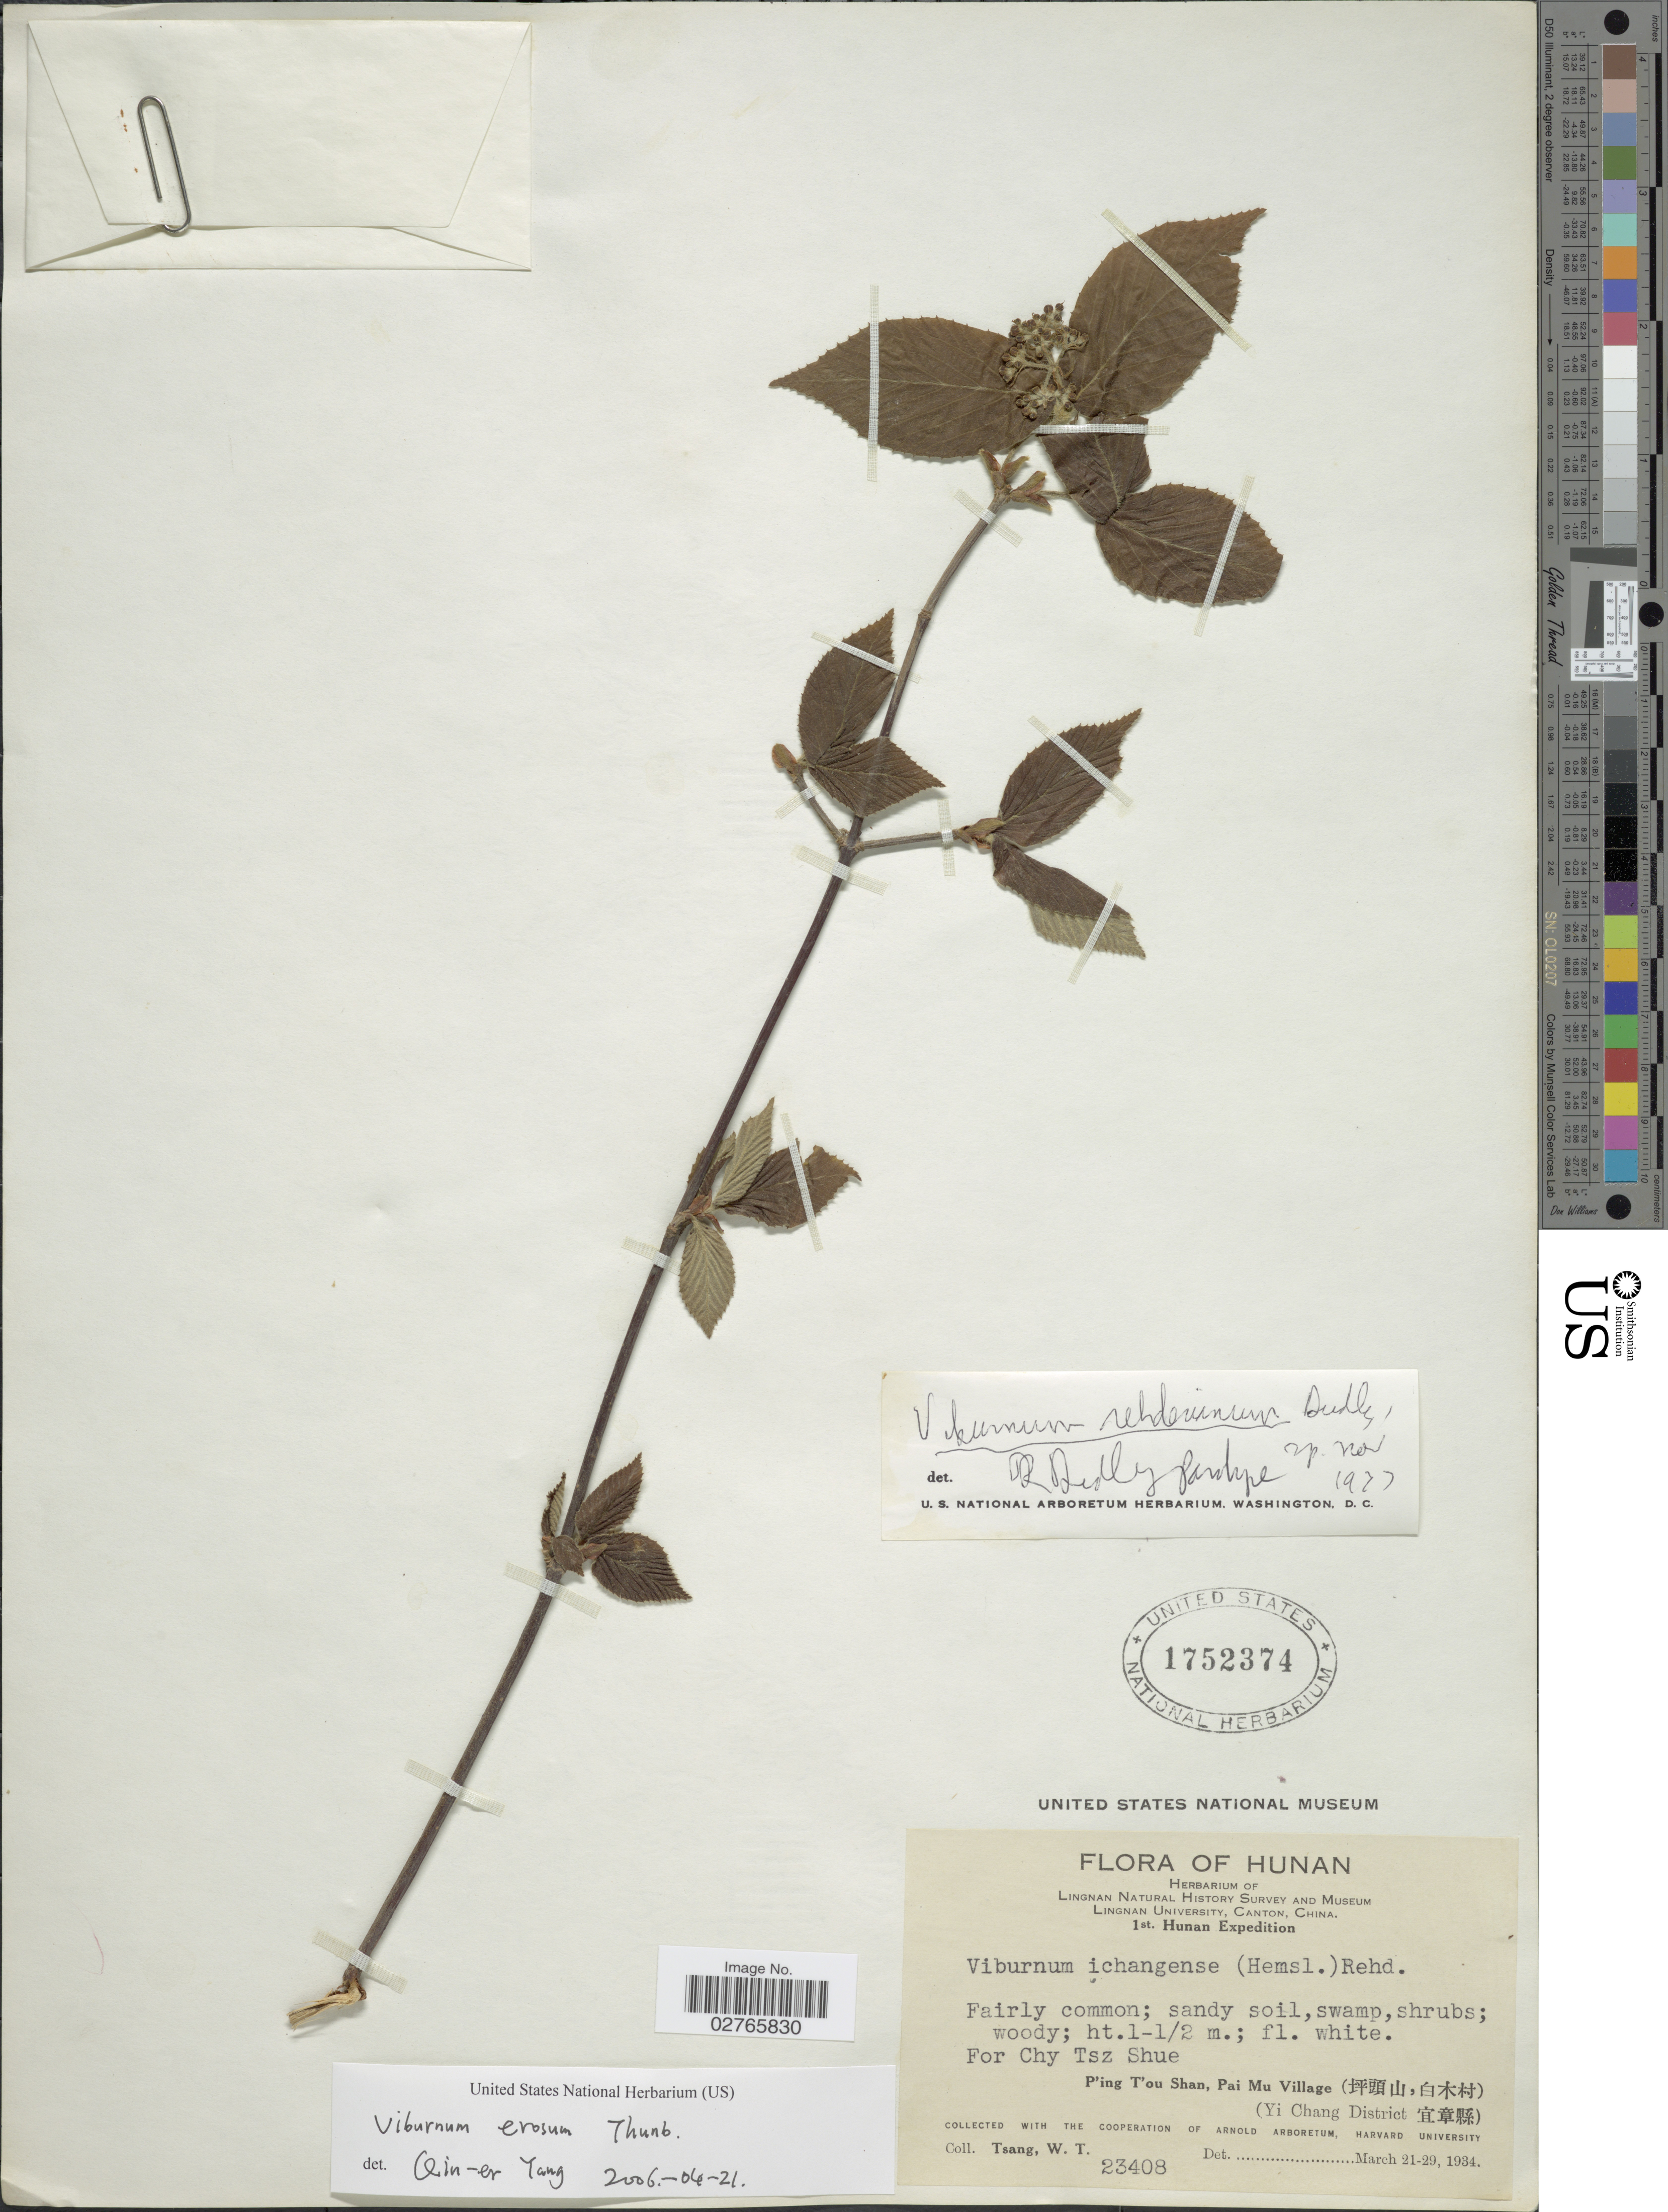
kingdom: Plantae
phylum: Tracheophyta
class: Magnoliopsida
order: Dipsacales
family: Viburnaceae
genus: Viburnum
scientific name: Viburnum erosum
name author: Thunb.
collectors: W. T. Tsang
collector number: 23408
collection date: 1934-03-21/1934-03-29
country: China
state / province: Hunan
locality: P'ing T'ou Shan, Pai Mu Village. (X). (Yi Chang District X).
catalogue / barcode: US 1752374